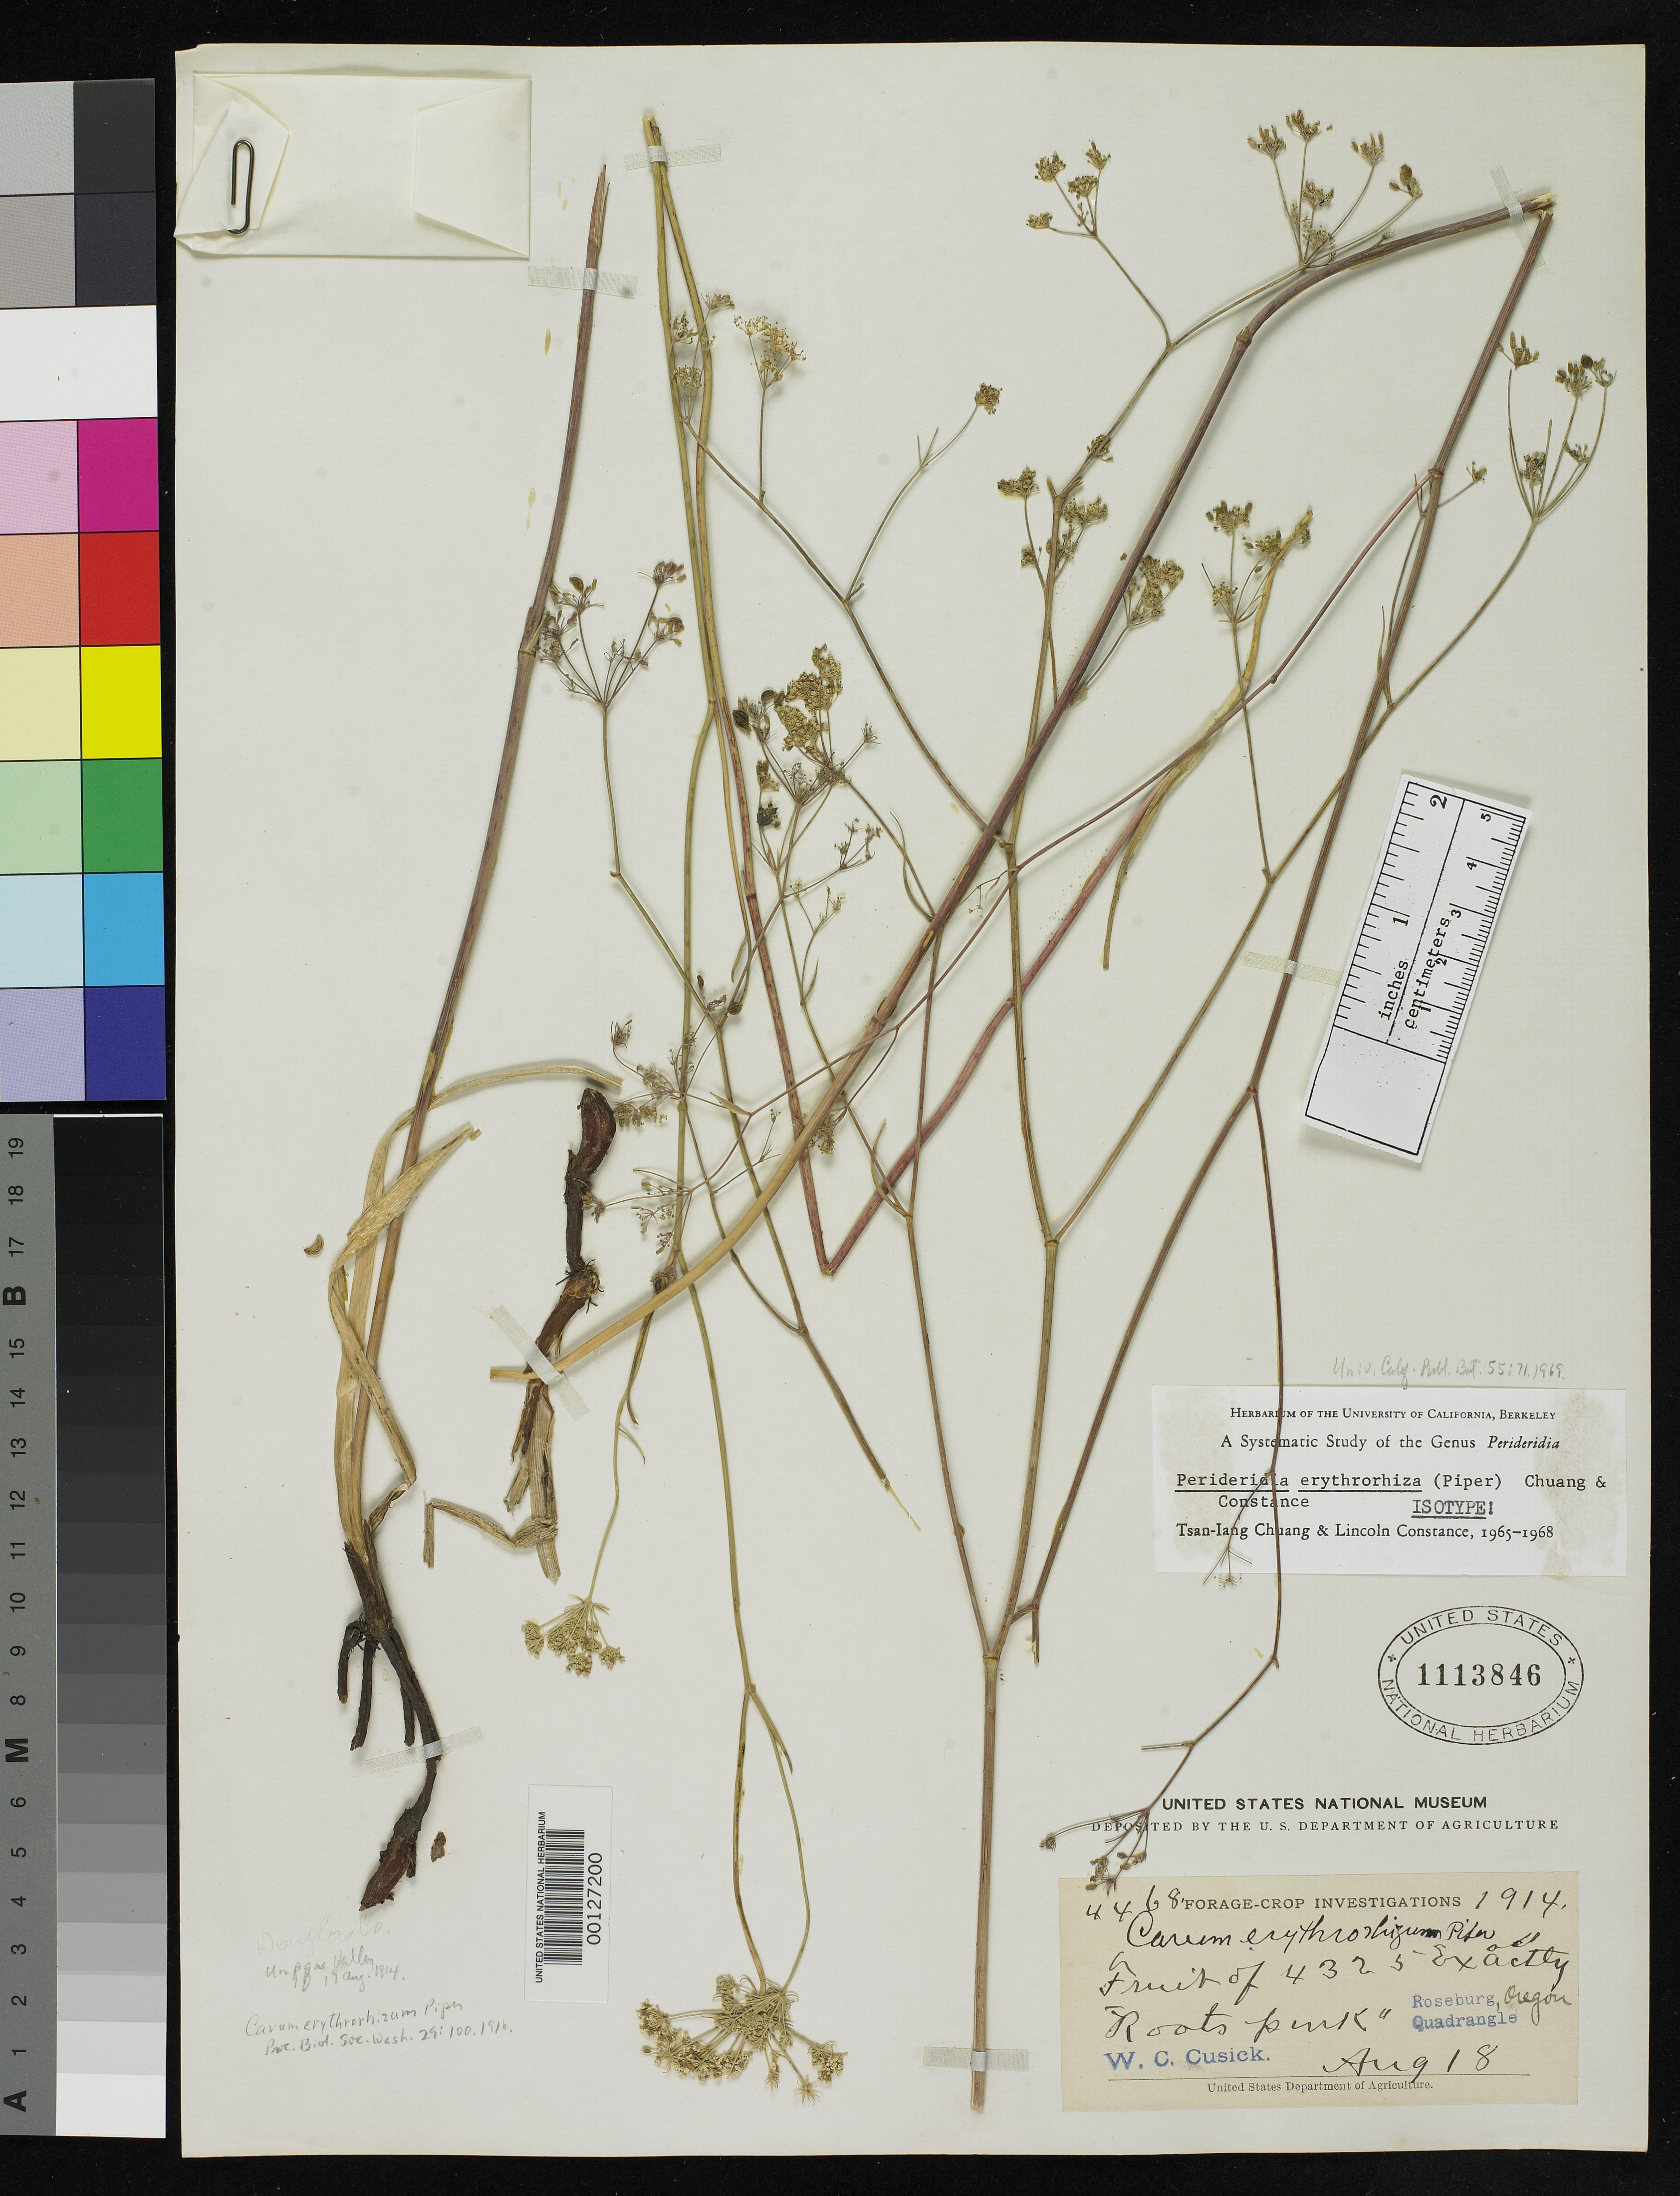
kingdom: Plantae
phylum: Tracheophyta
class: Magnoliopsida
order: Apiales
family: Apiaceae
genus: Carum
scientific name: Carum erythrorhizum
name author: Piper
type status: Isotype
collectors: W. C. Cusick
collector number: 4468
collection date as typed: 18 Aug 1914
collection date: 1914-08-18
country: United States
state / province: Oregon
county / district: Douglas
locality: Umpqua Valley, Roseburg Quadrangle.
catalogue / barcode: US 1113846